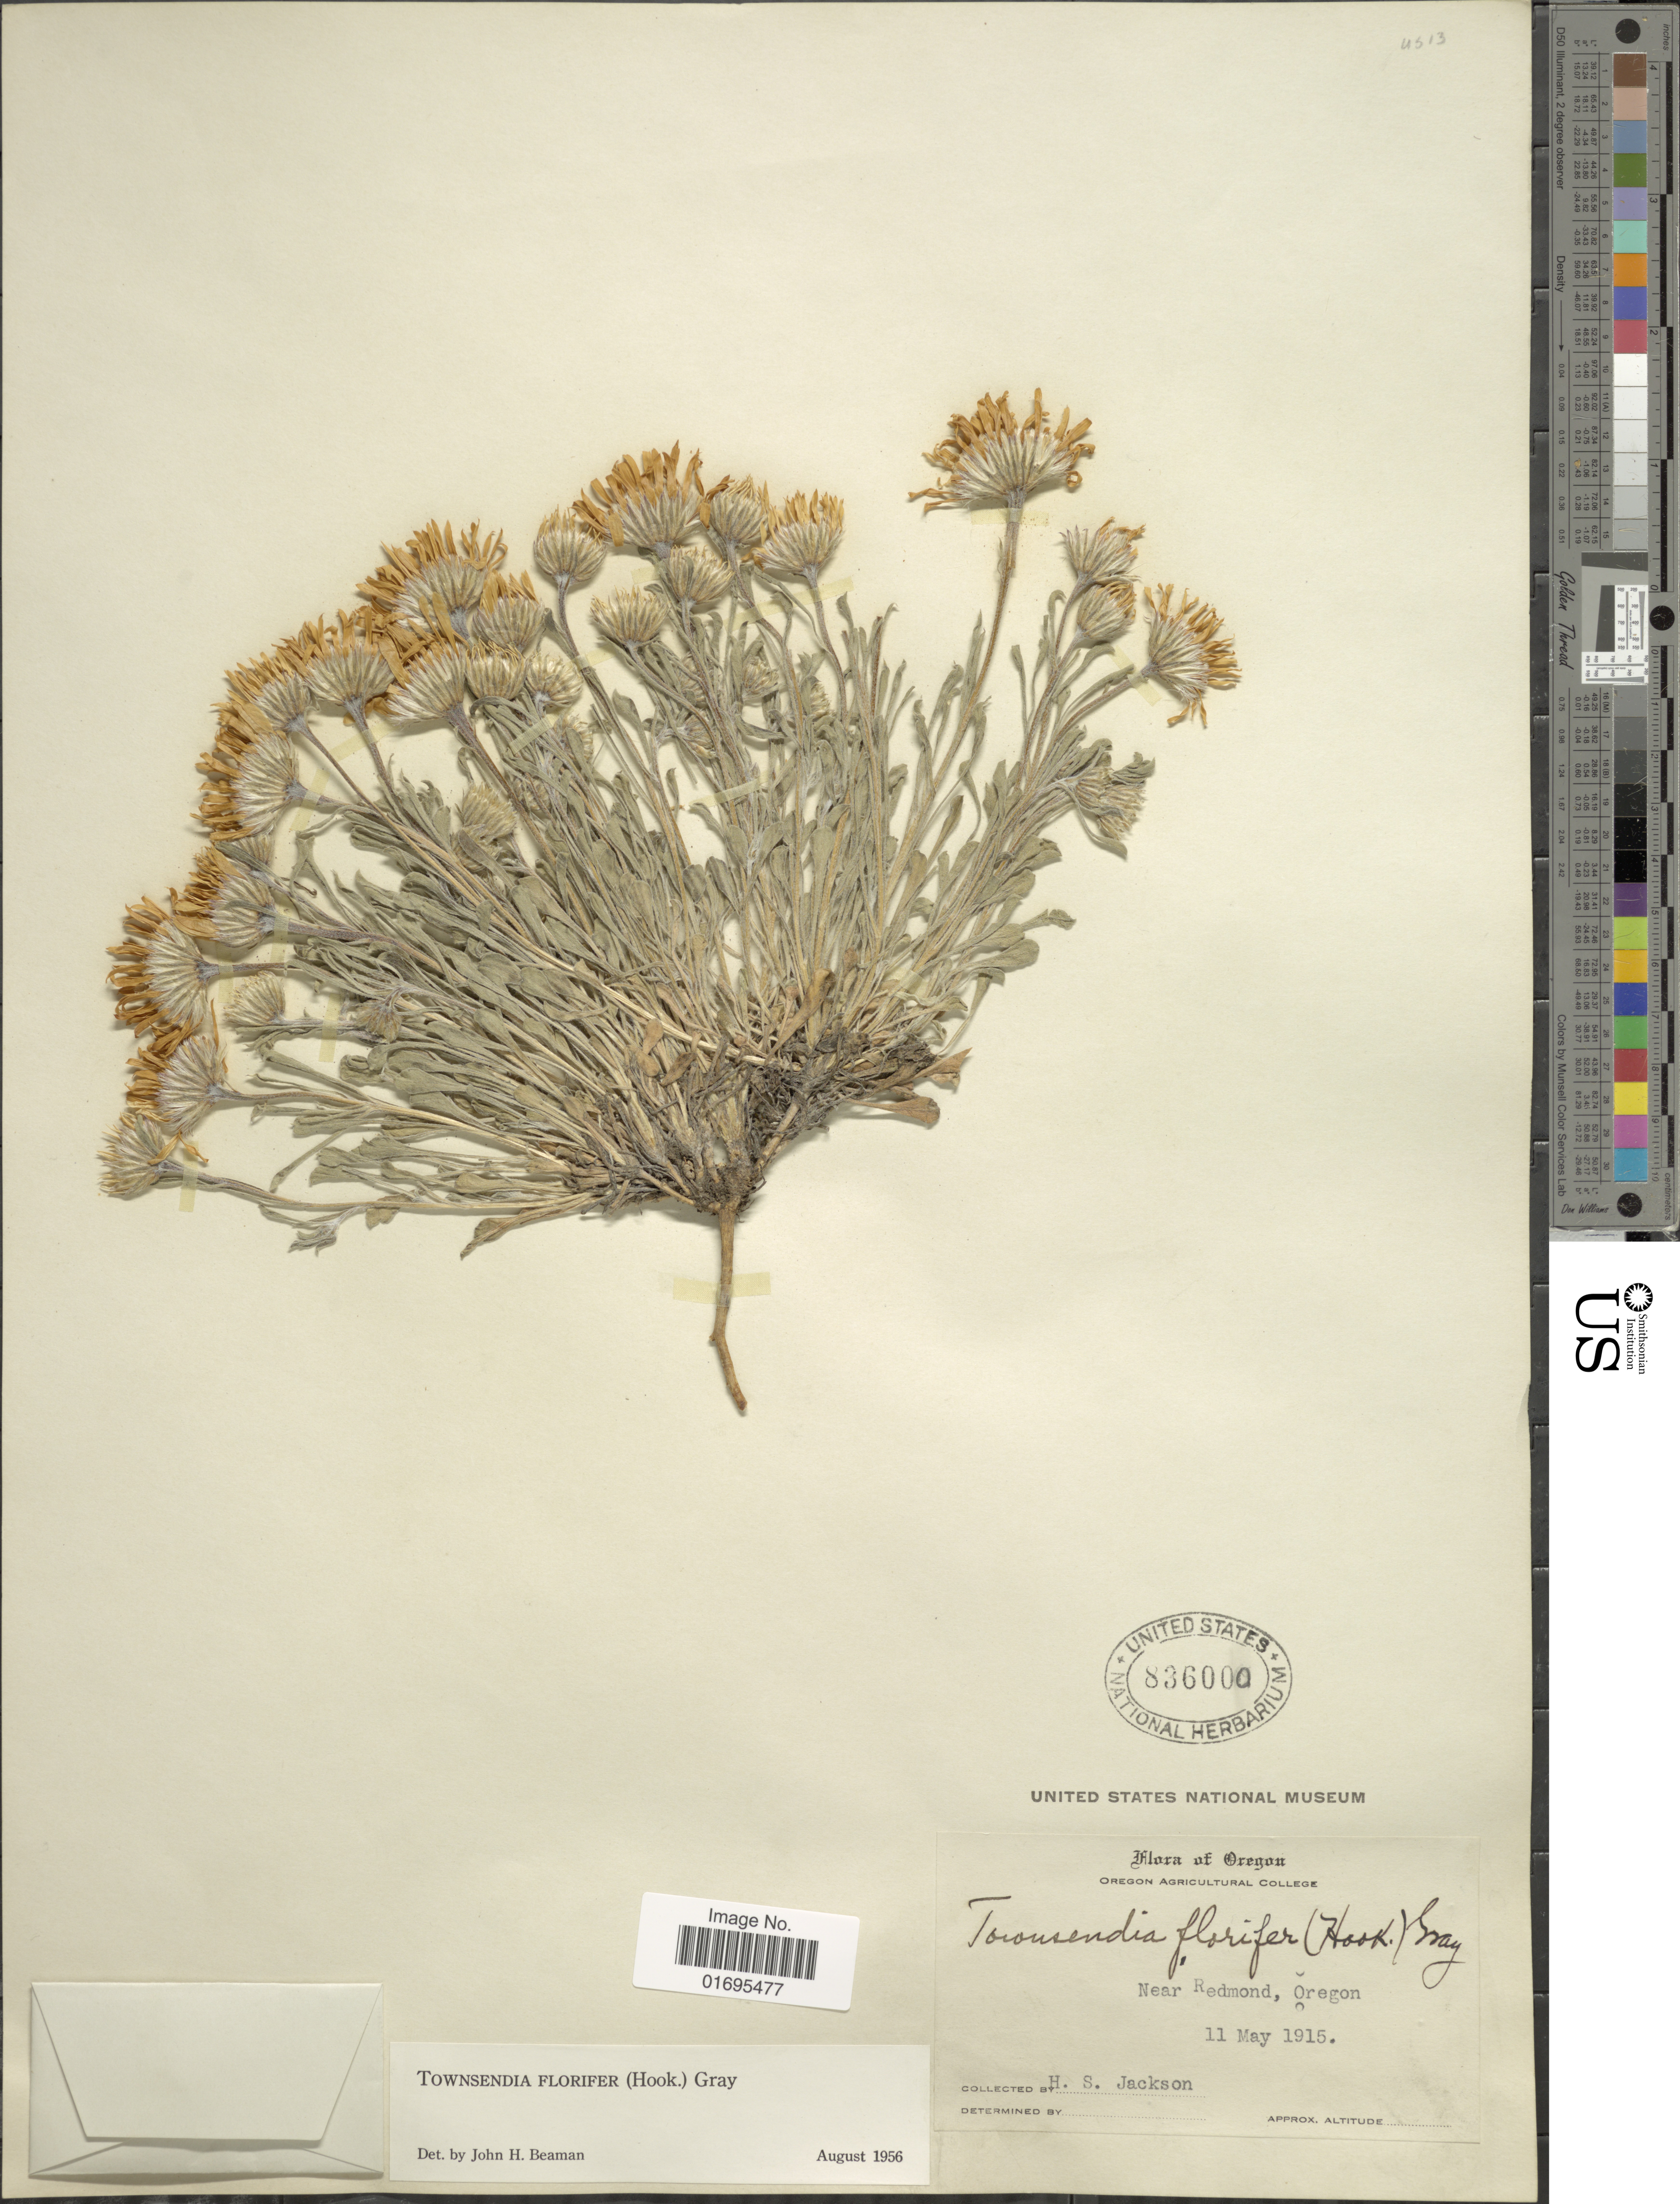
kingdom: Plantae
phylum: Tracheophyta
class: Magnoliopsida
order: Asterales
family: Asteraceae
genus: Townsendia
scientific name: Townsendia florifer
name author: (Hook.) A. Gray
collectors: H. Jackson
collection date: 1915-05-11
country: United States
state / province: Oregon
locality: Near Redmond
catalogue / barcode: US 836000